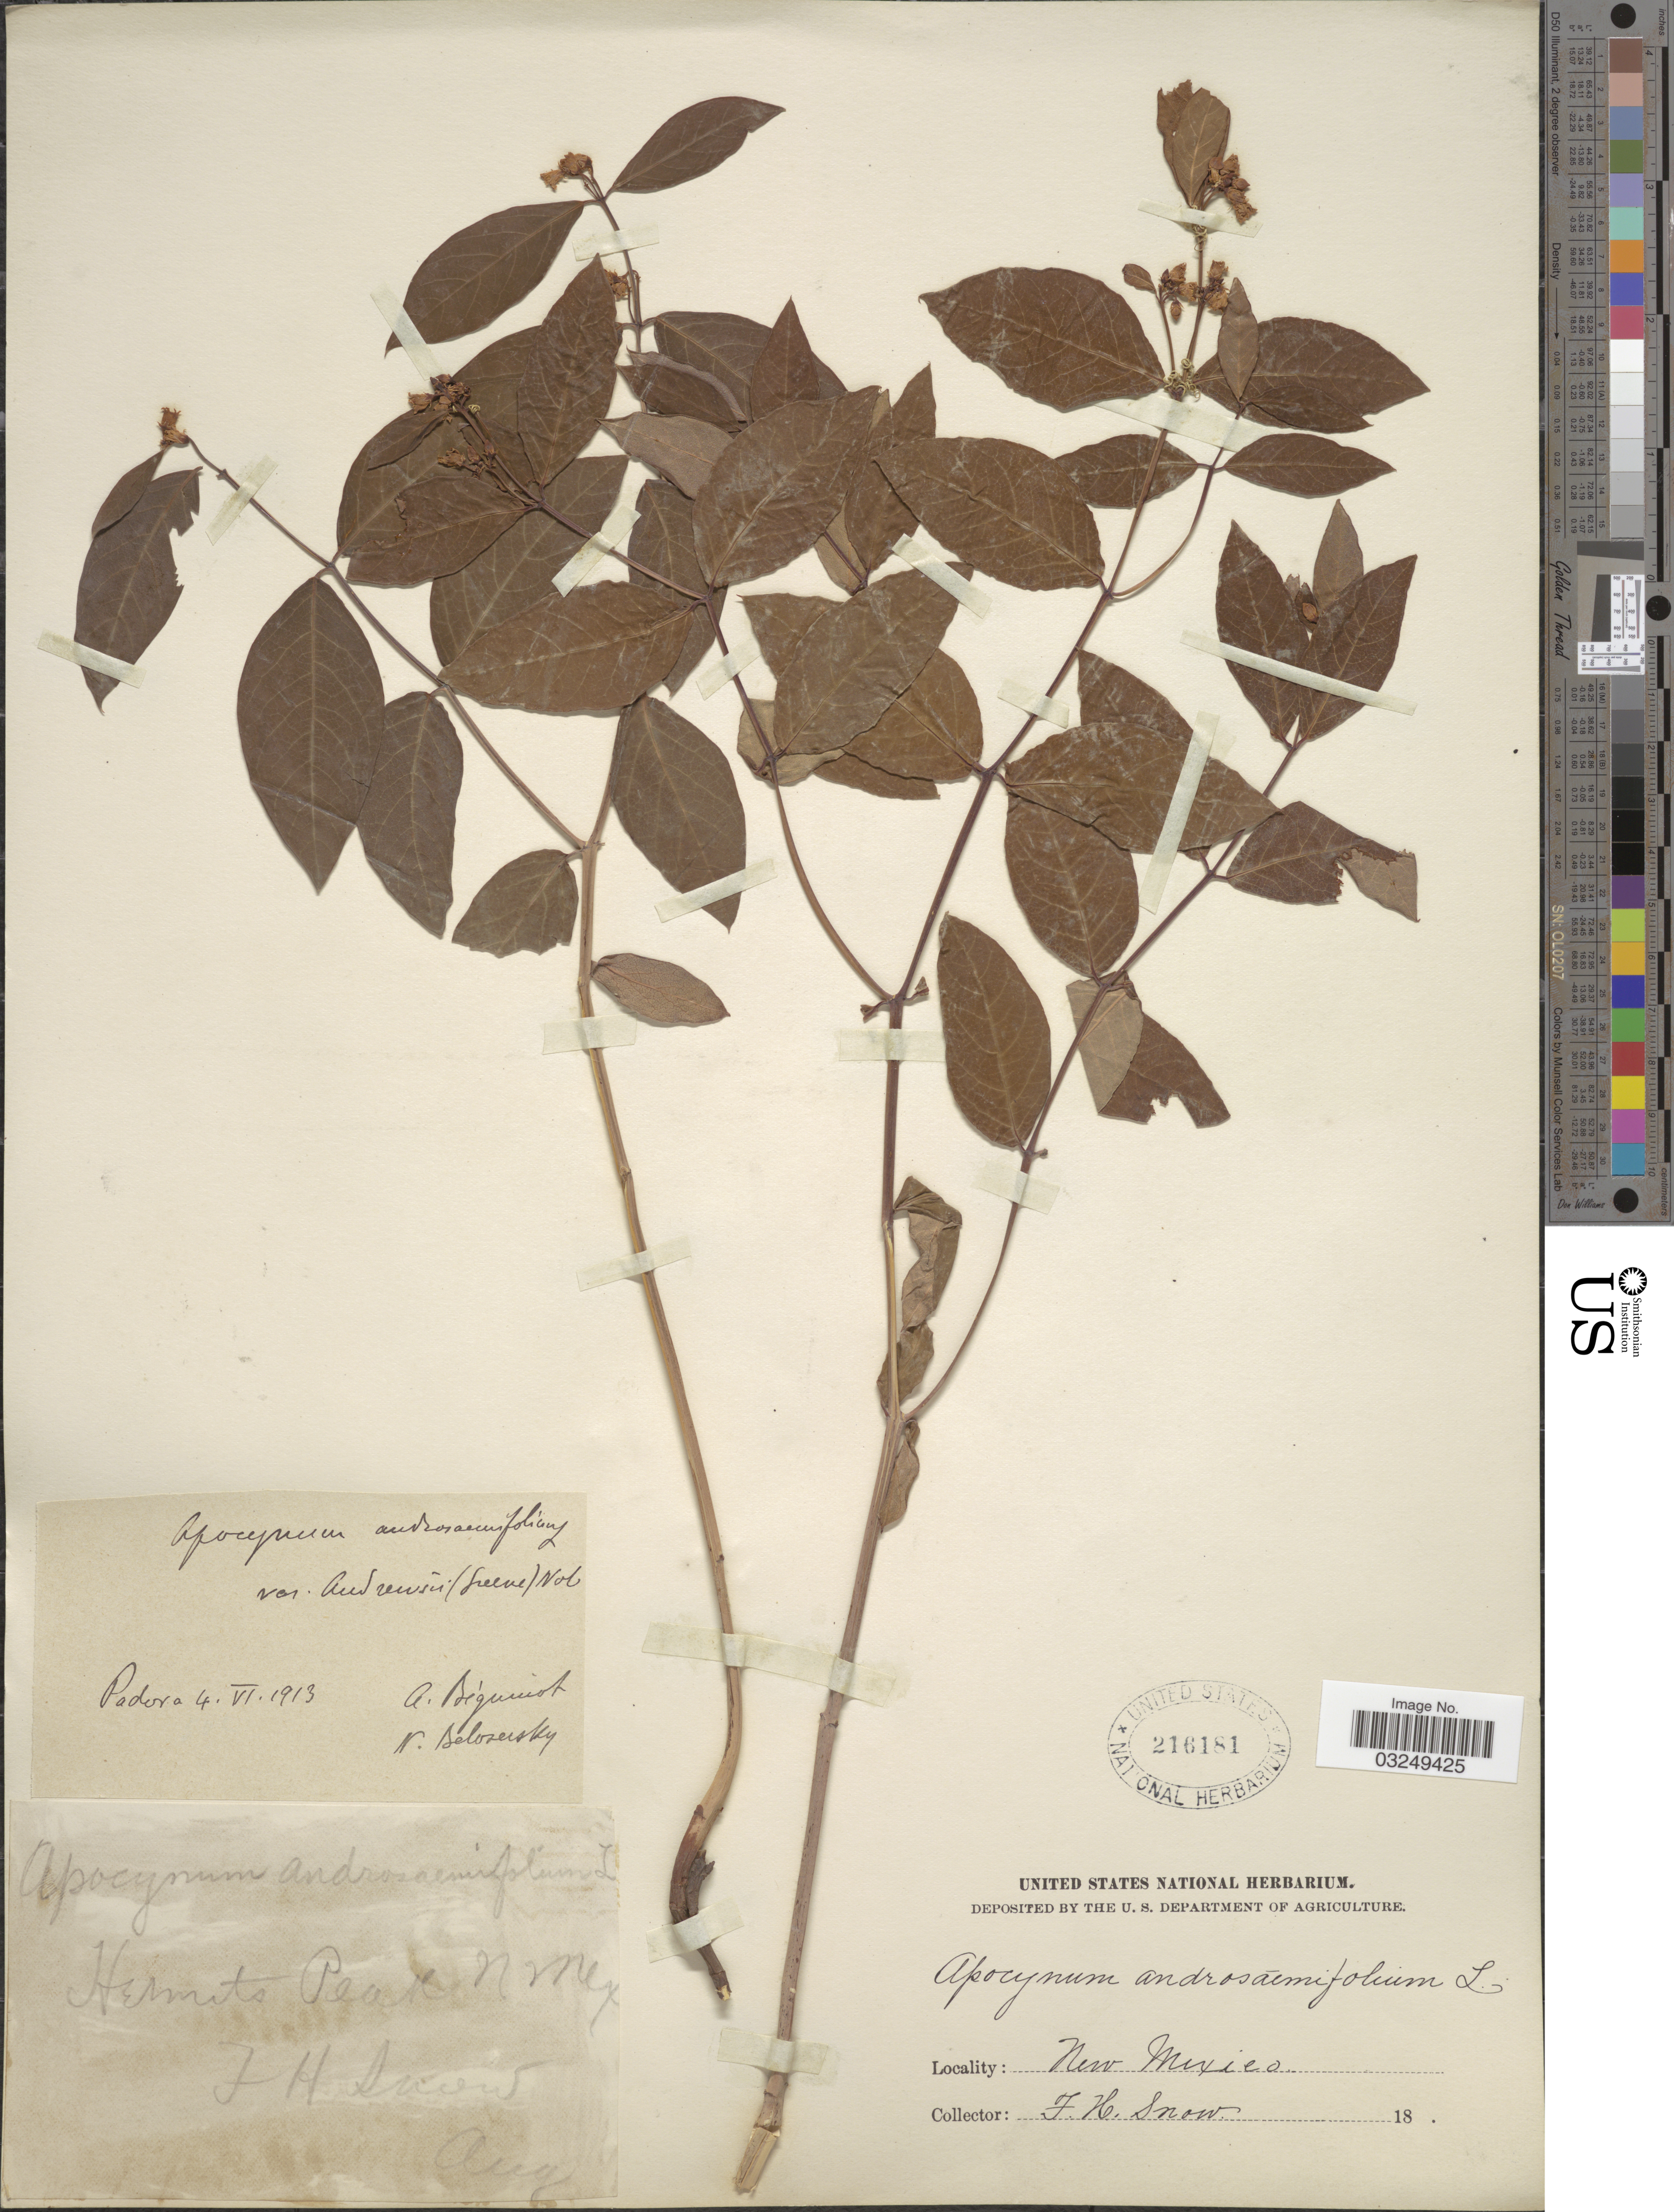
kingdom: Plantae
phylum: Tracheophyta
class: Magnoliopsida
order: Gentianales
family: Apocynaceae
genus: Apocynum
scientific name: Apocynum andrewsii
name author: Greene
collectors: F. H. Snow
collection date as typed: aug 18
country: United States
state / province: New Mexico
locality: Hermits Peak N Mex.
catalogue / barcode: US 216181